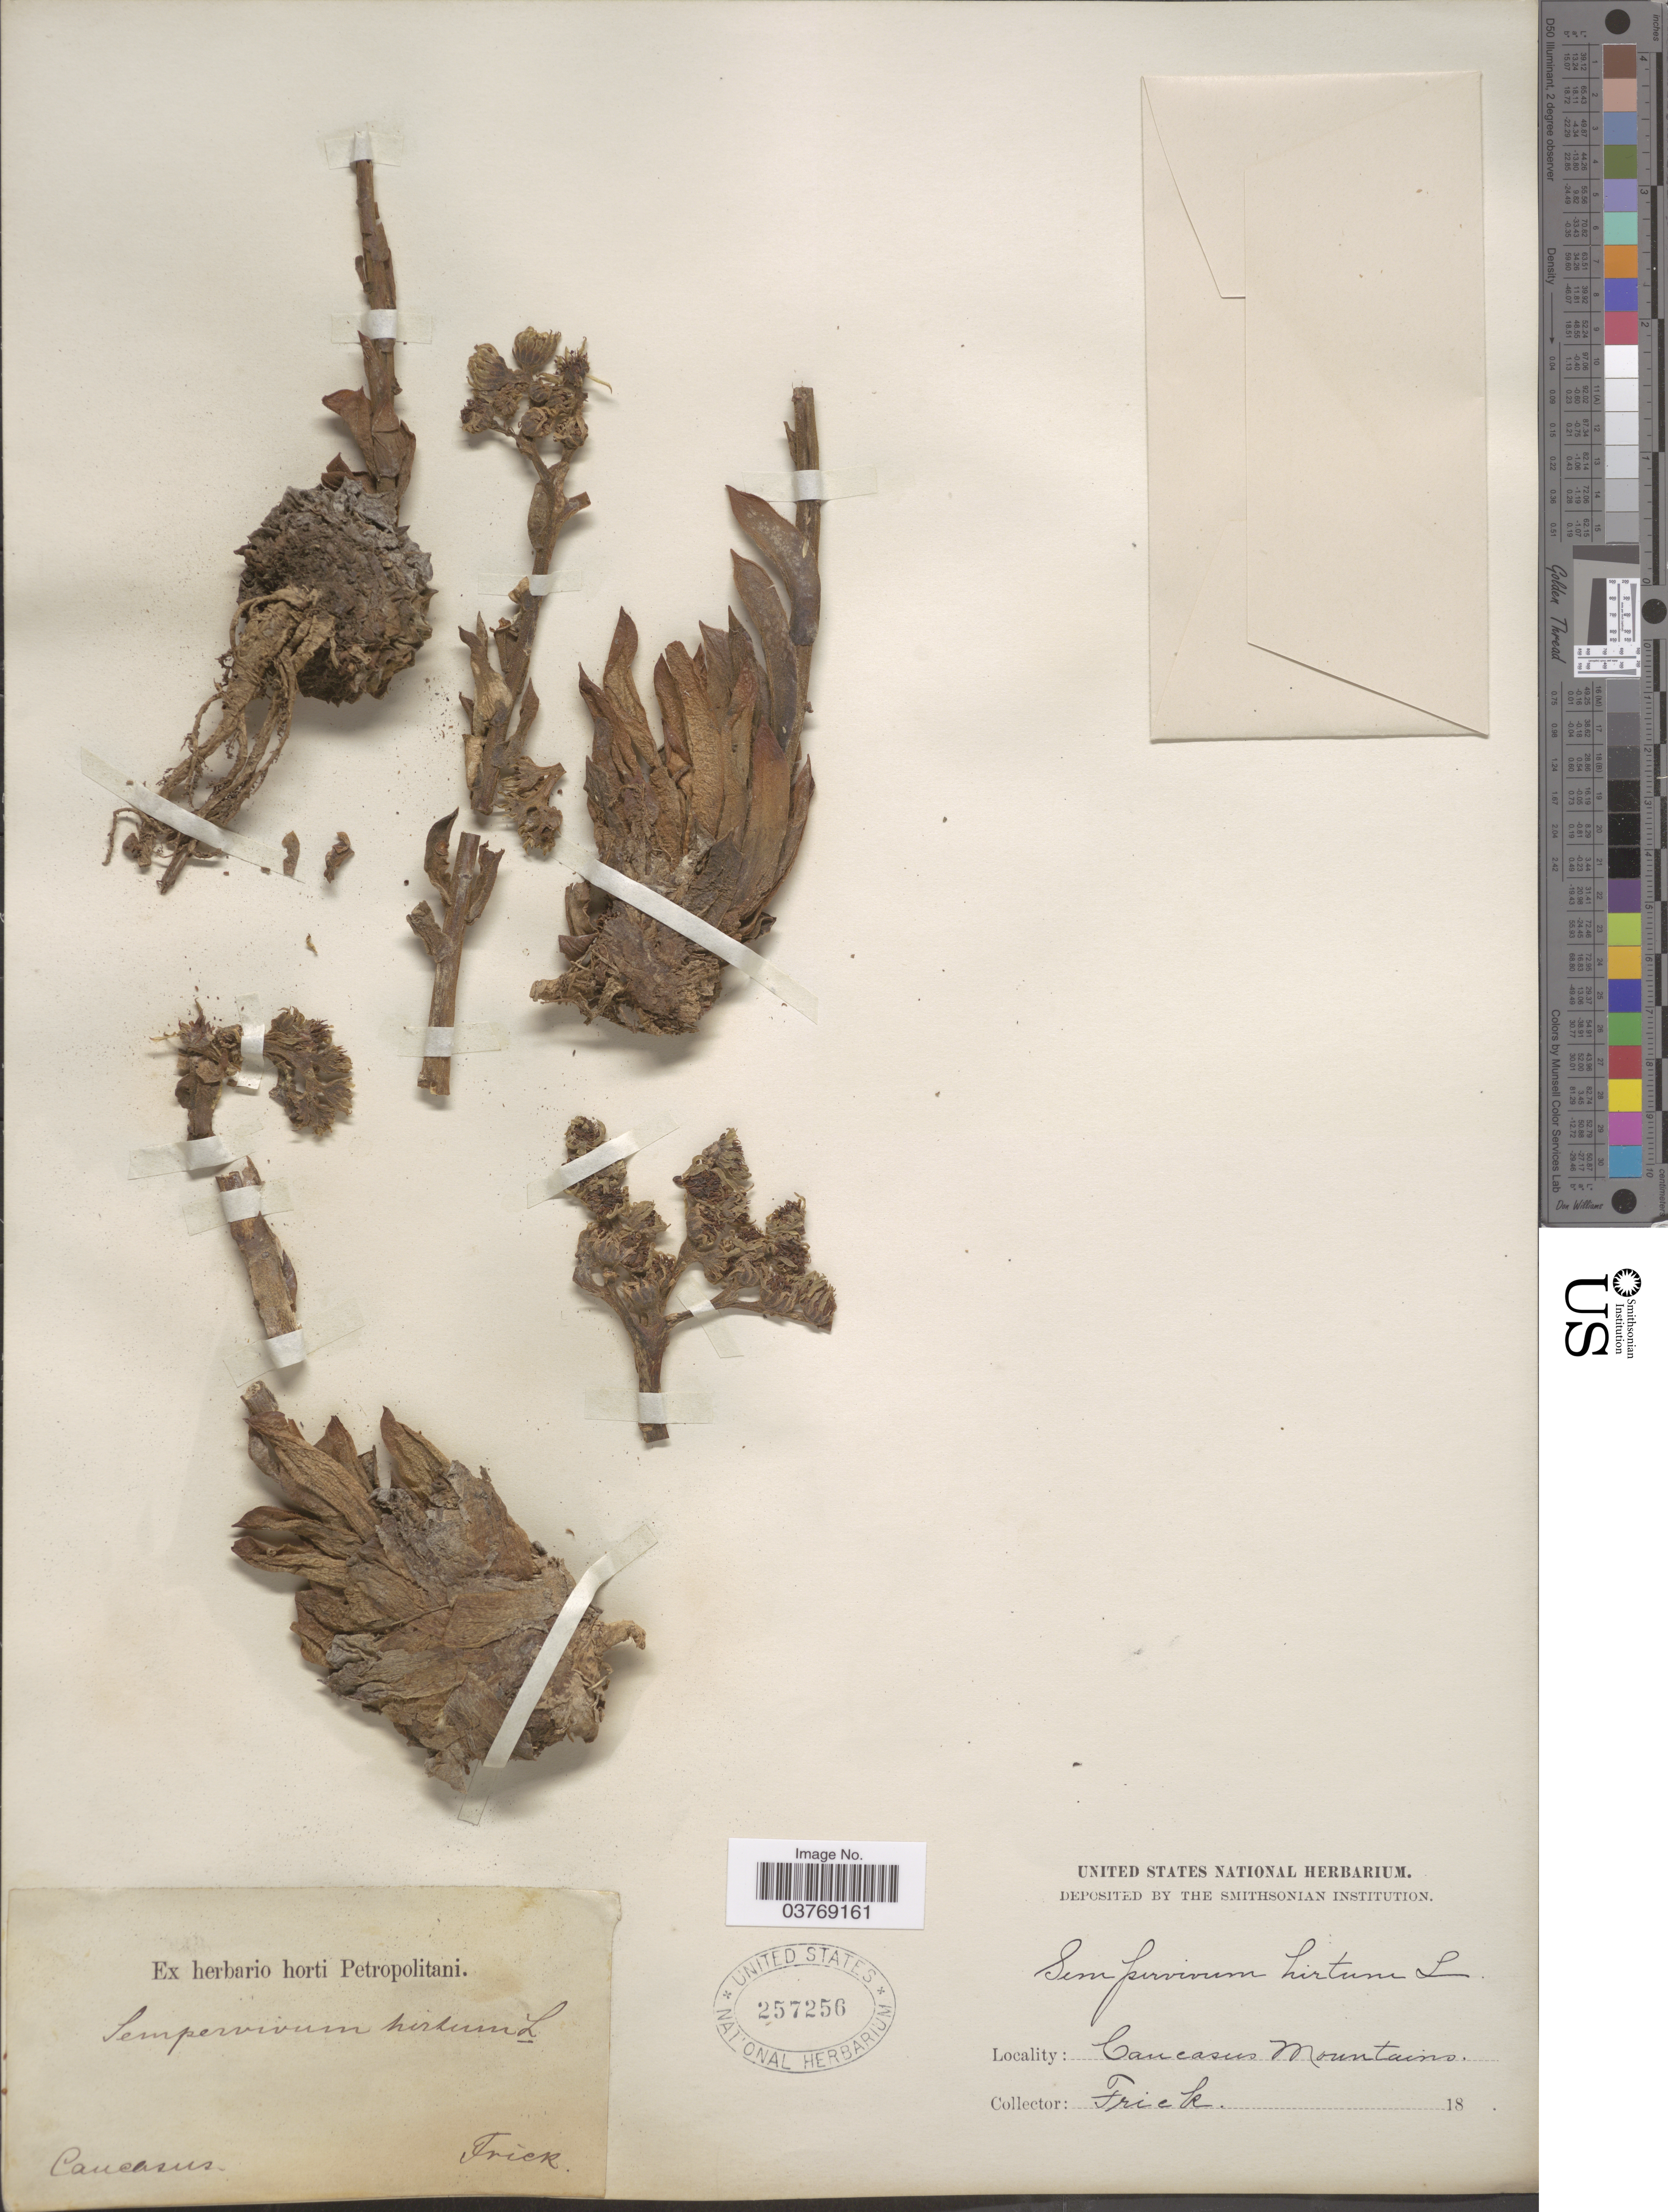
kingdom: Plantae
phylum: Tracheophyta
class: Magnoliopsida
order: Saxifragales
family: Crassulaceae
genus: Sempervivum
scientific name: Sempervivum hirtum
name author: L.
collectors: Frick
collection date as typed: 18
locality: Caucasus. Caucasus Mountains.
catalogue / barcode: US 257256